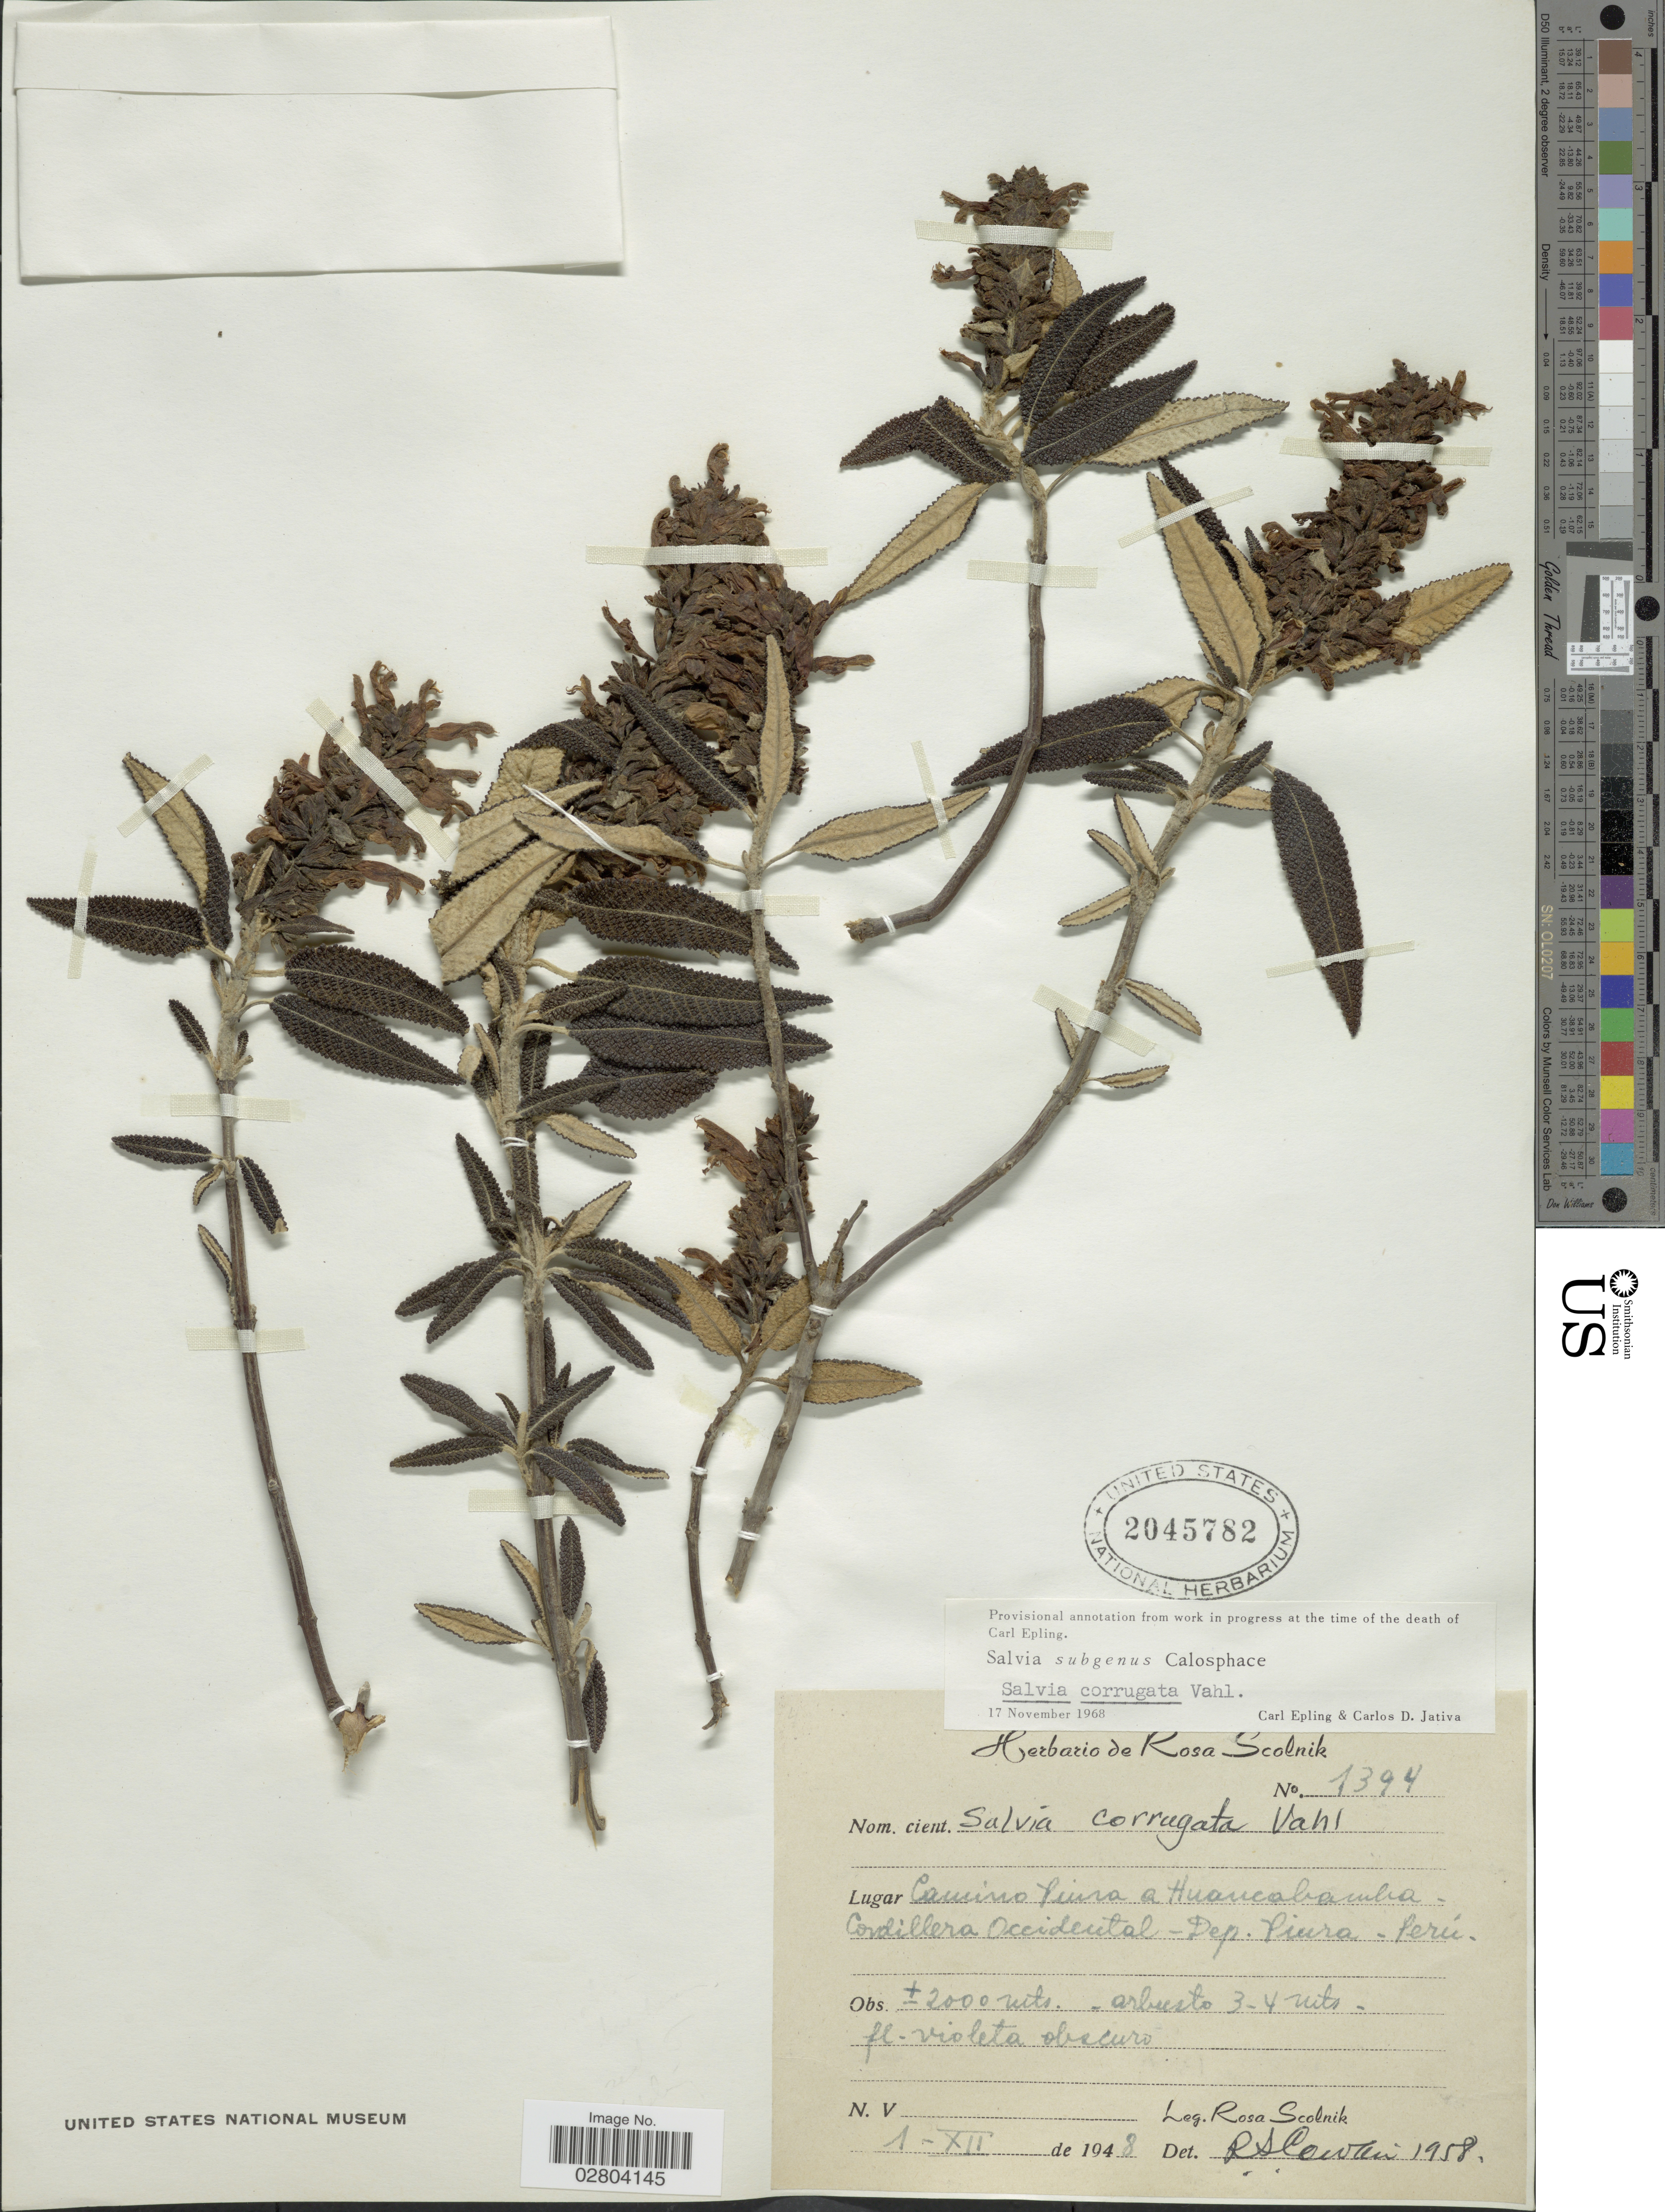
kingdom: Plantae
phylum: Tracheophyta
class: Magnoliopsida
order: Lamiales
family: Lamiaceae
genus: Salvia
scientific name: Salvia corrugata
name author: Vahl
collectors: R. Scolnik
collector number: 1394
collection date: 1948-12-01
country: Peru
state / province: Piura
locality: Camino Tuira a Huancabamba, Cordillera Occidental. Dep. Piura.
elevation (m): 2000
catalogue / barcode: US 2045782